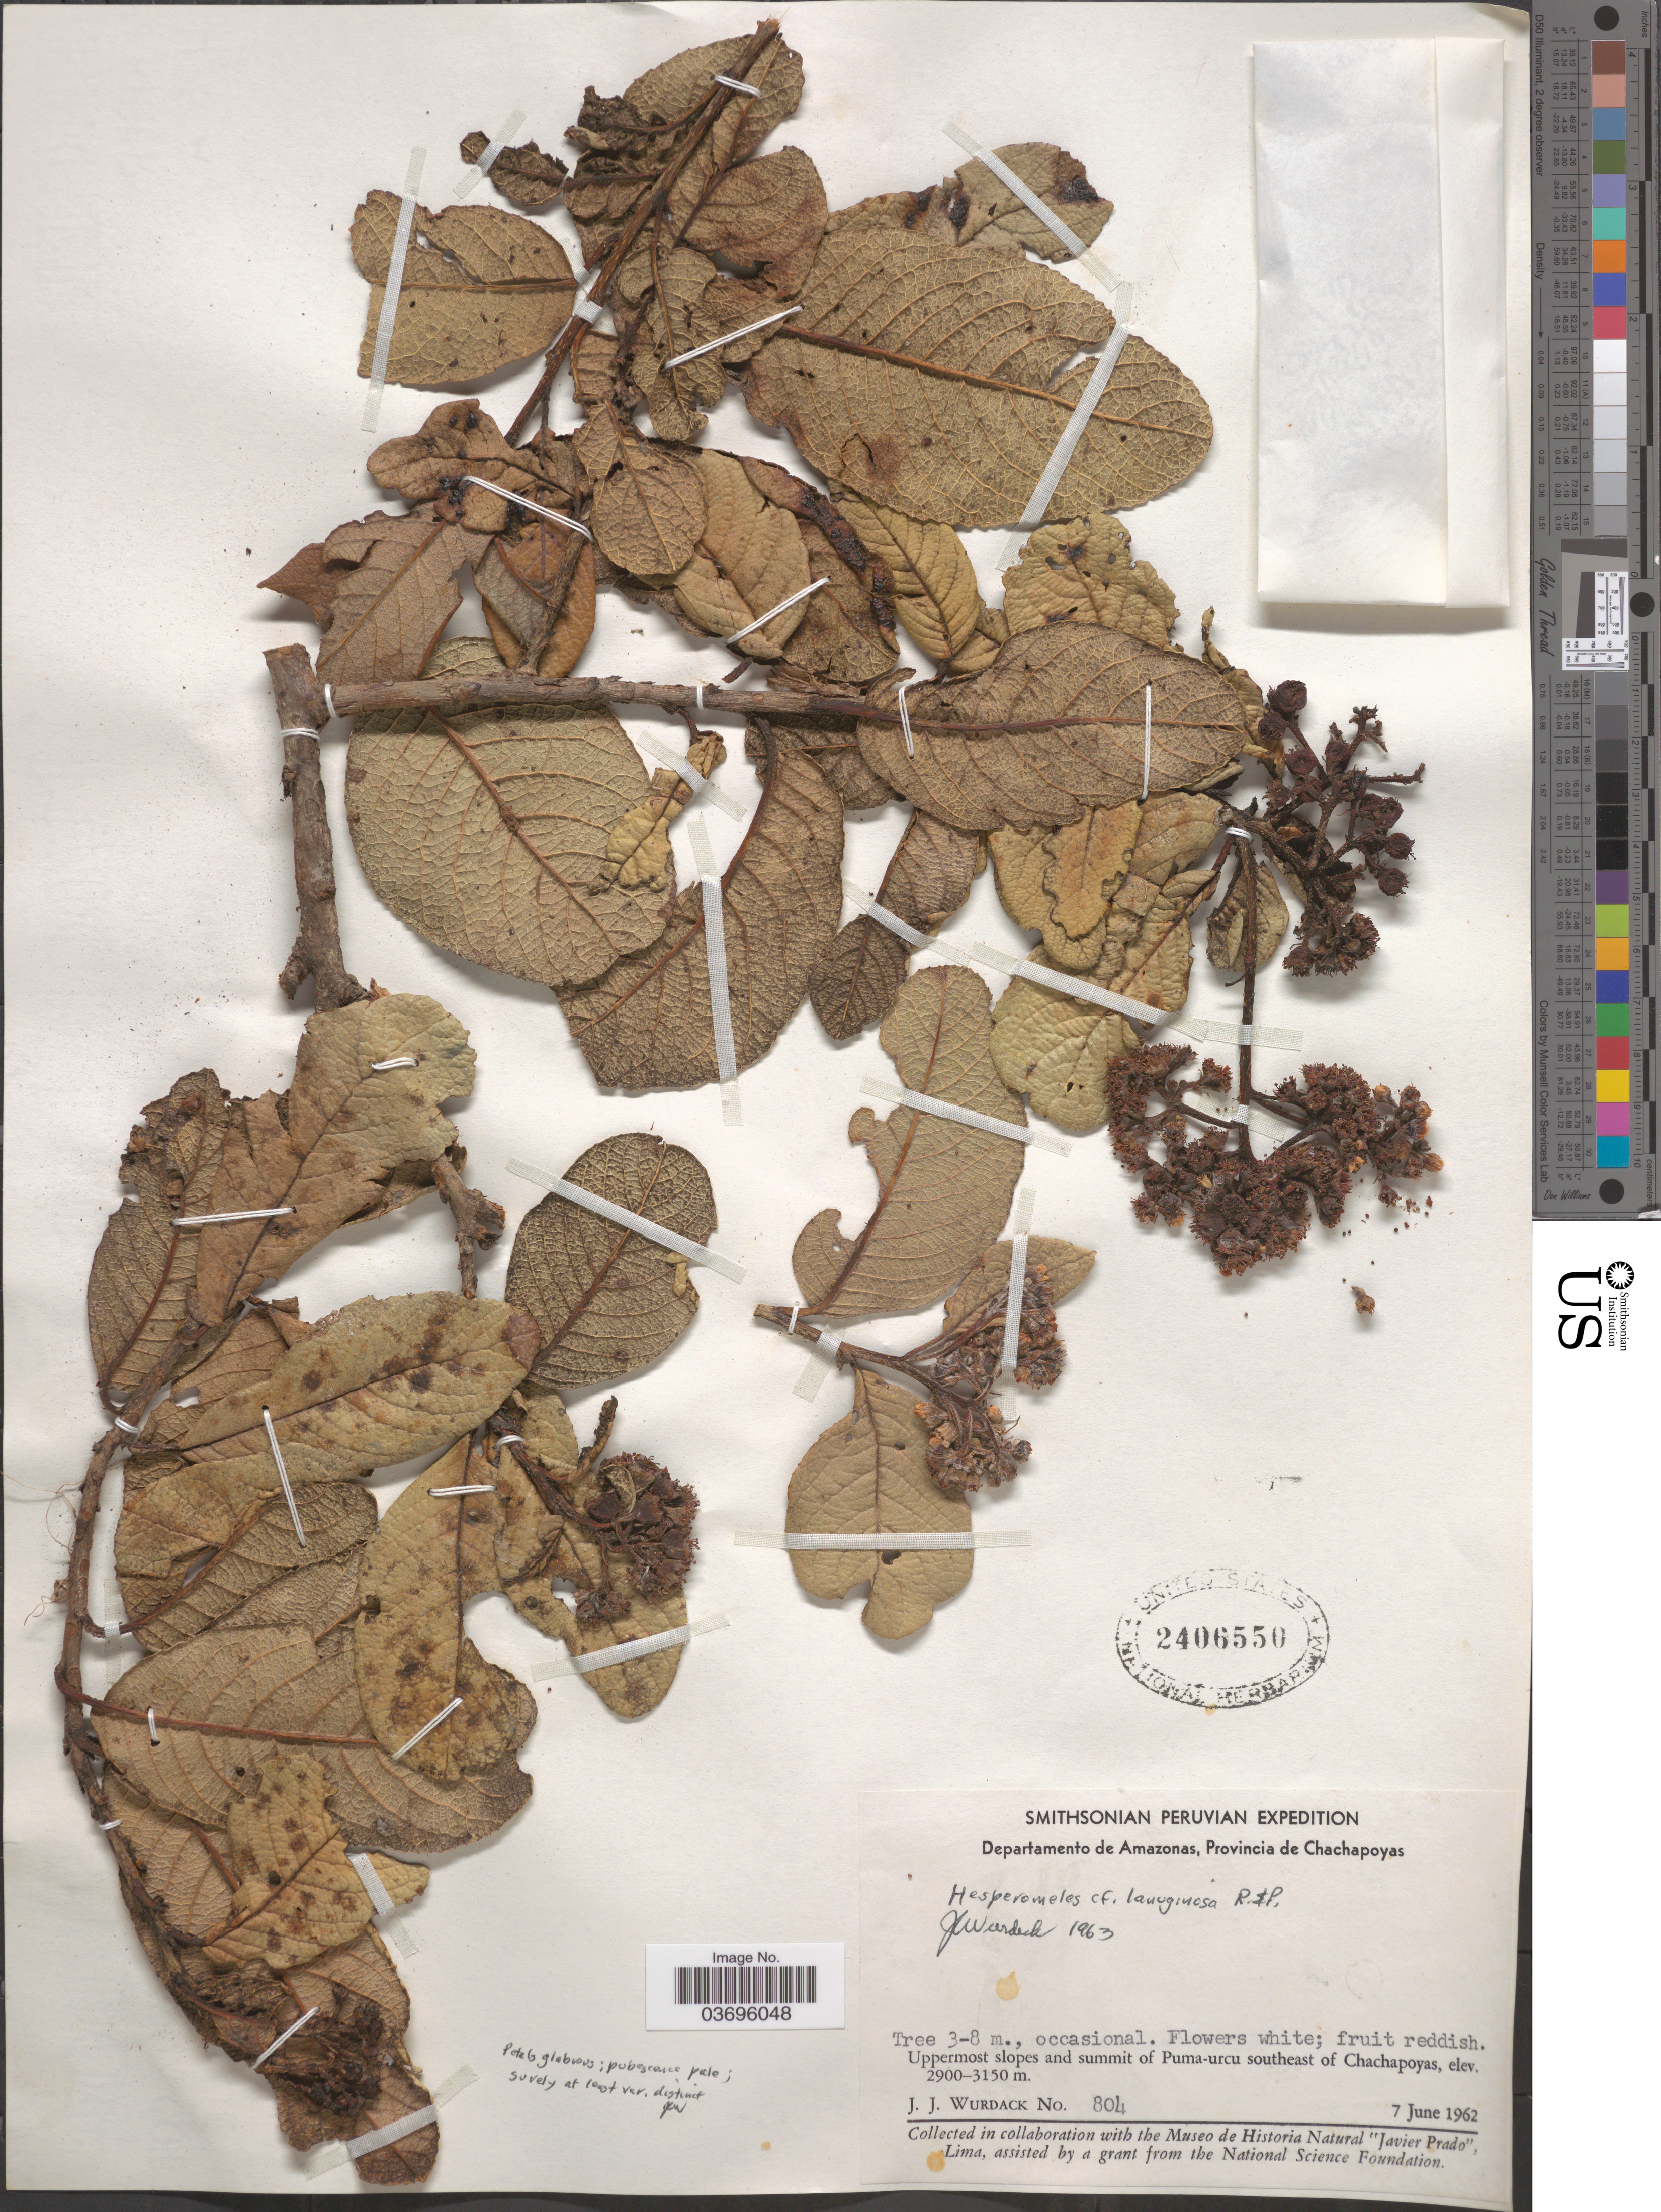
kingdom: Plantae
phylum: Tracheophyta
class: Magnoliopsida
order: Rosales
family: Rosaceae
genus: Hesperomeles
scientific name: Hesperomeles ferruginea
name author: (Juss. ex Pers.) Benth.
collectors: J. J. Wurdack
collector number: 804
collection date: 1962-06-07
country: Peru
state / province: Amazonas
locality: Departamento de Amazonas, Provincia de Chachapoyas. Uppermost slopes and summit of Puma-urcu southeast of Chachapoyas.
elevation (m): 2900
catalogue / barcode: US 2406550